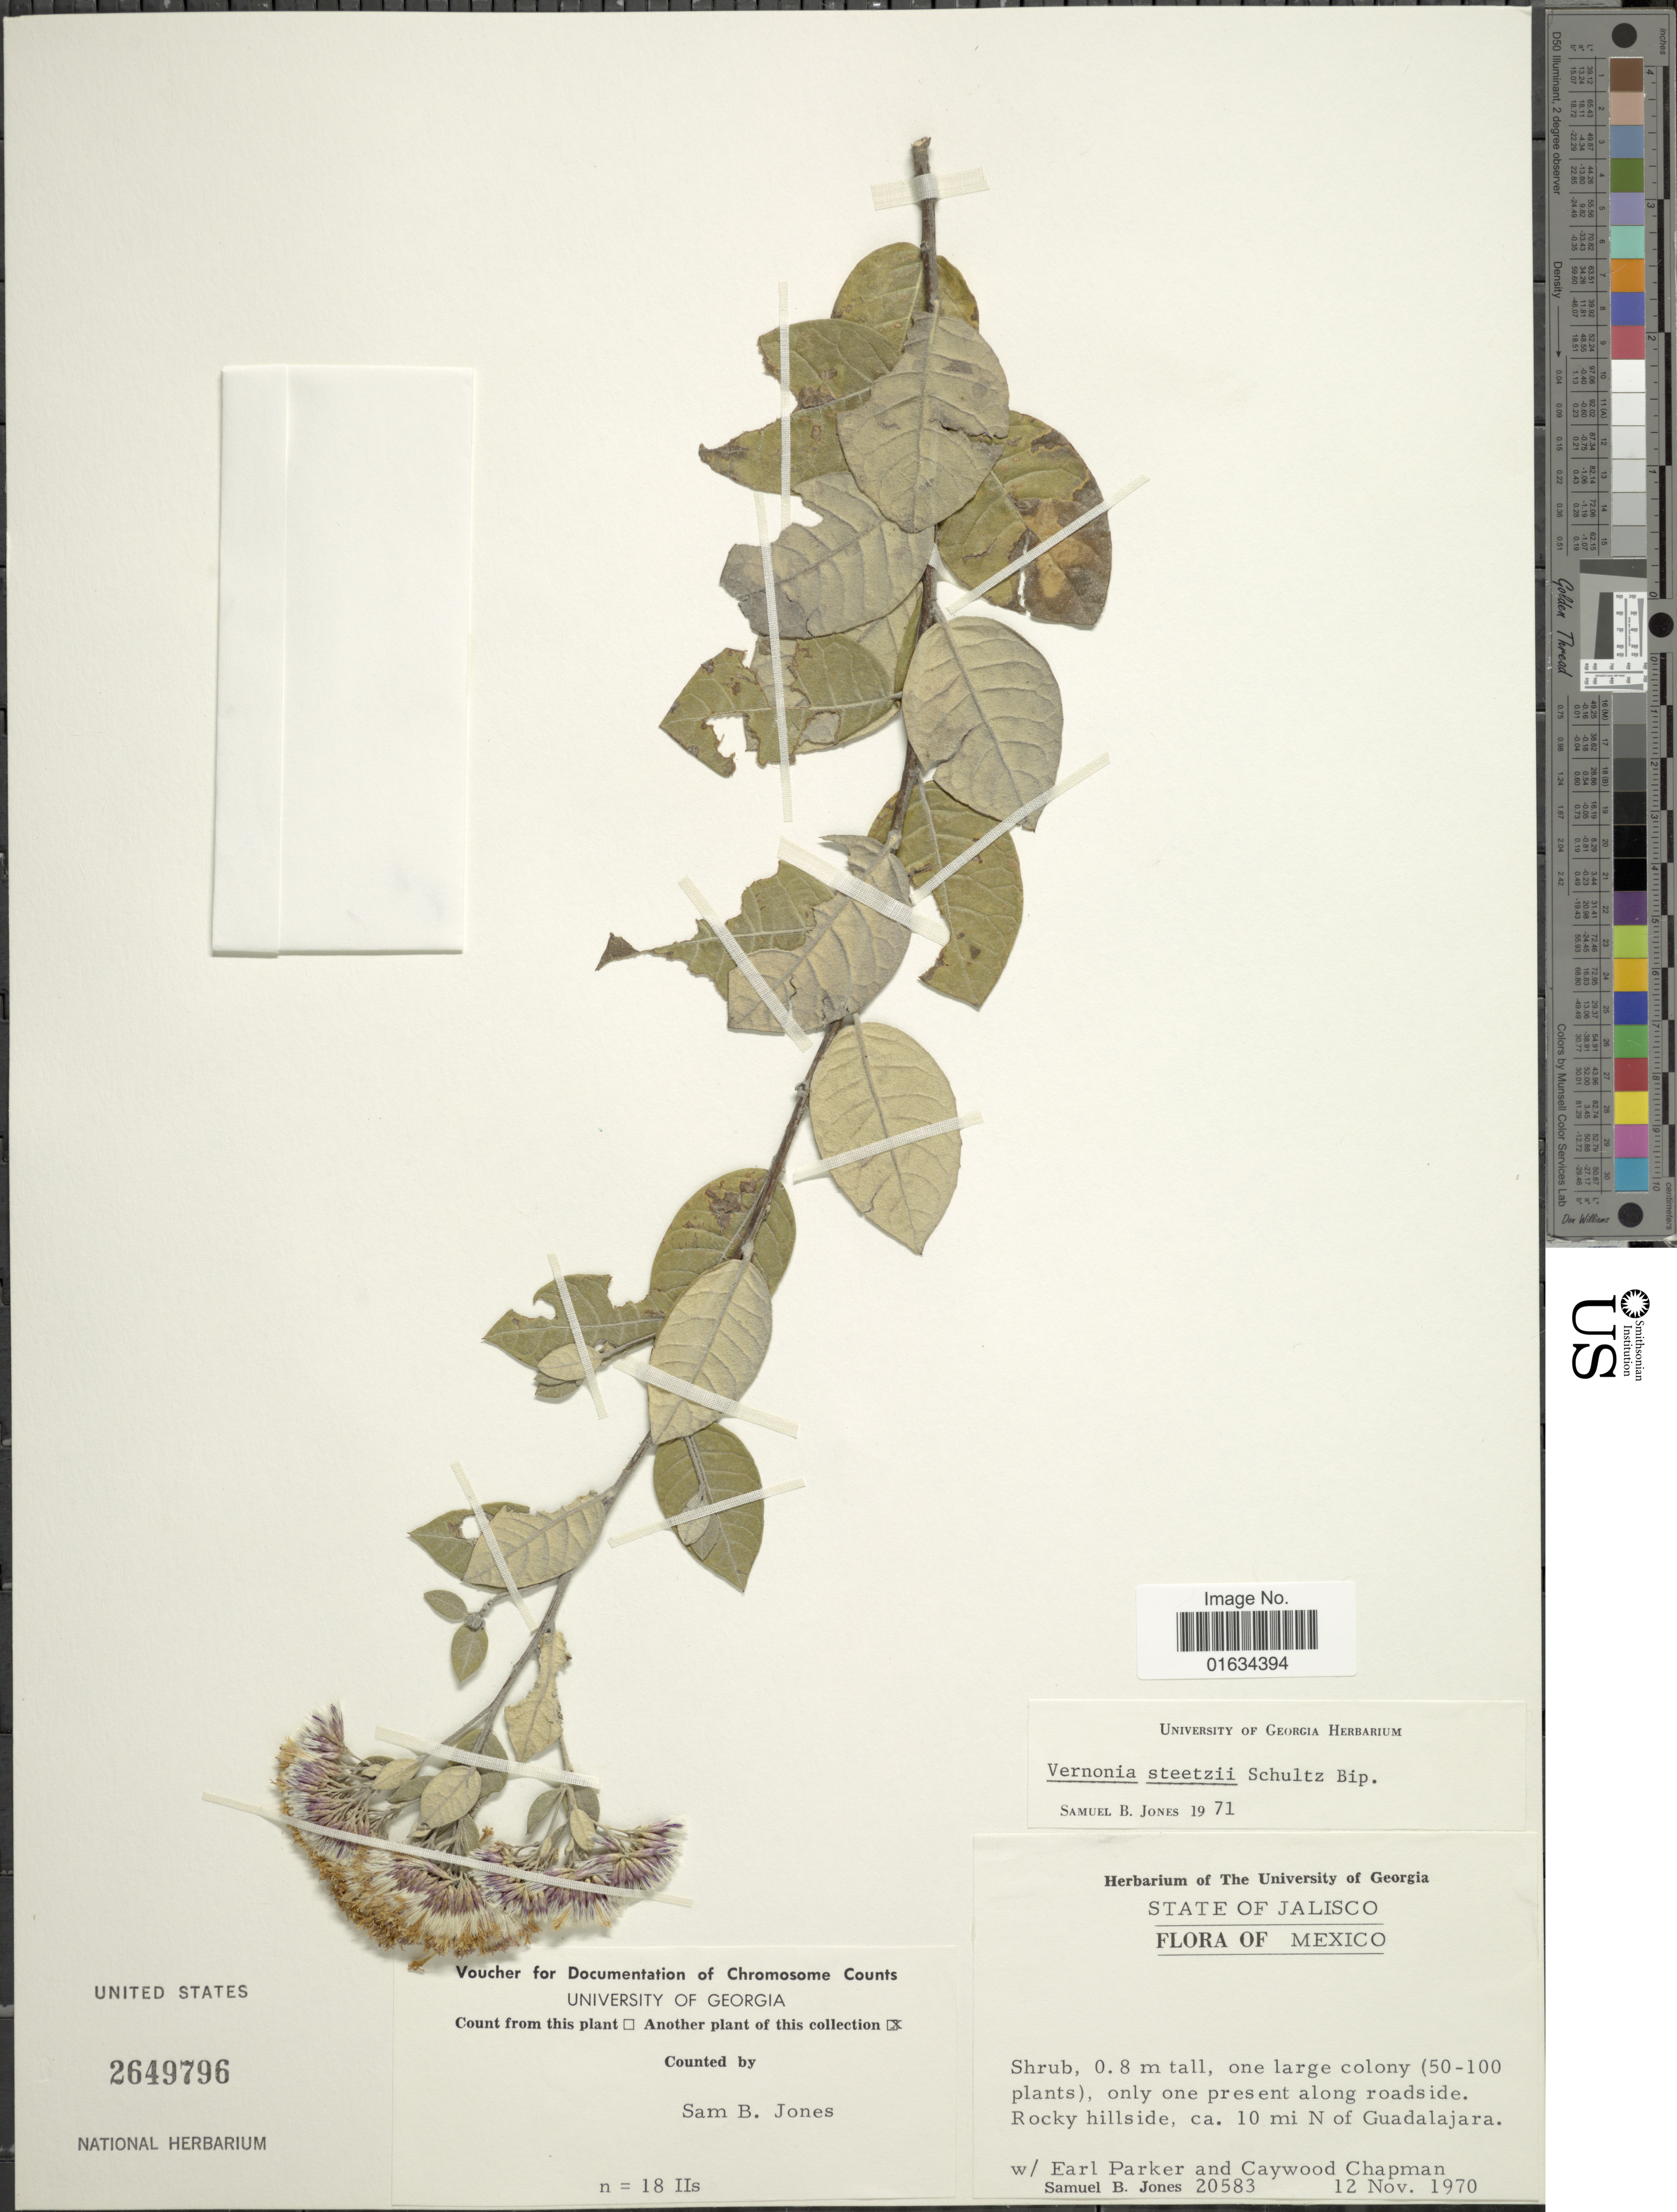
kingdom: Plantae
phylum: Tracheophyta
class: Magnoliopsida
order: Asterales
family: Asteraceae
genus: Critoniopsis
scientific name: Critoniopsis foliosa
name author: (Benth.) H. Rob.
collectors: E. Parker, C. Chapman & S. B. Jones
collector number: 20583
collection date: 1970-11-12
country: Mexico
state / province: Jalisco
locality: Rocky hillside, ca. 10 mi N of Guadalajara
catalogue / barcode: US 2649796